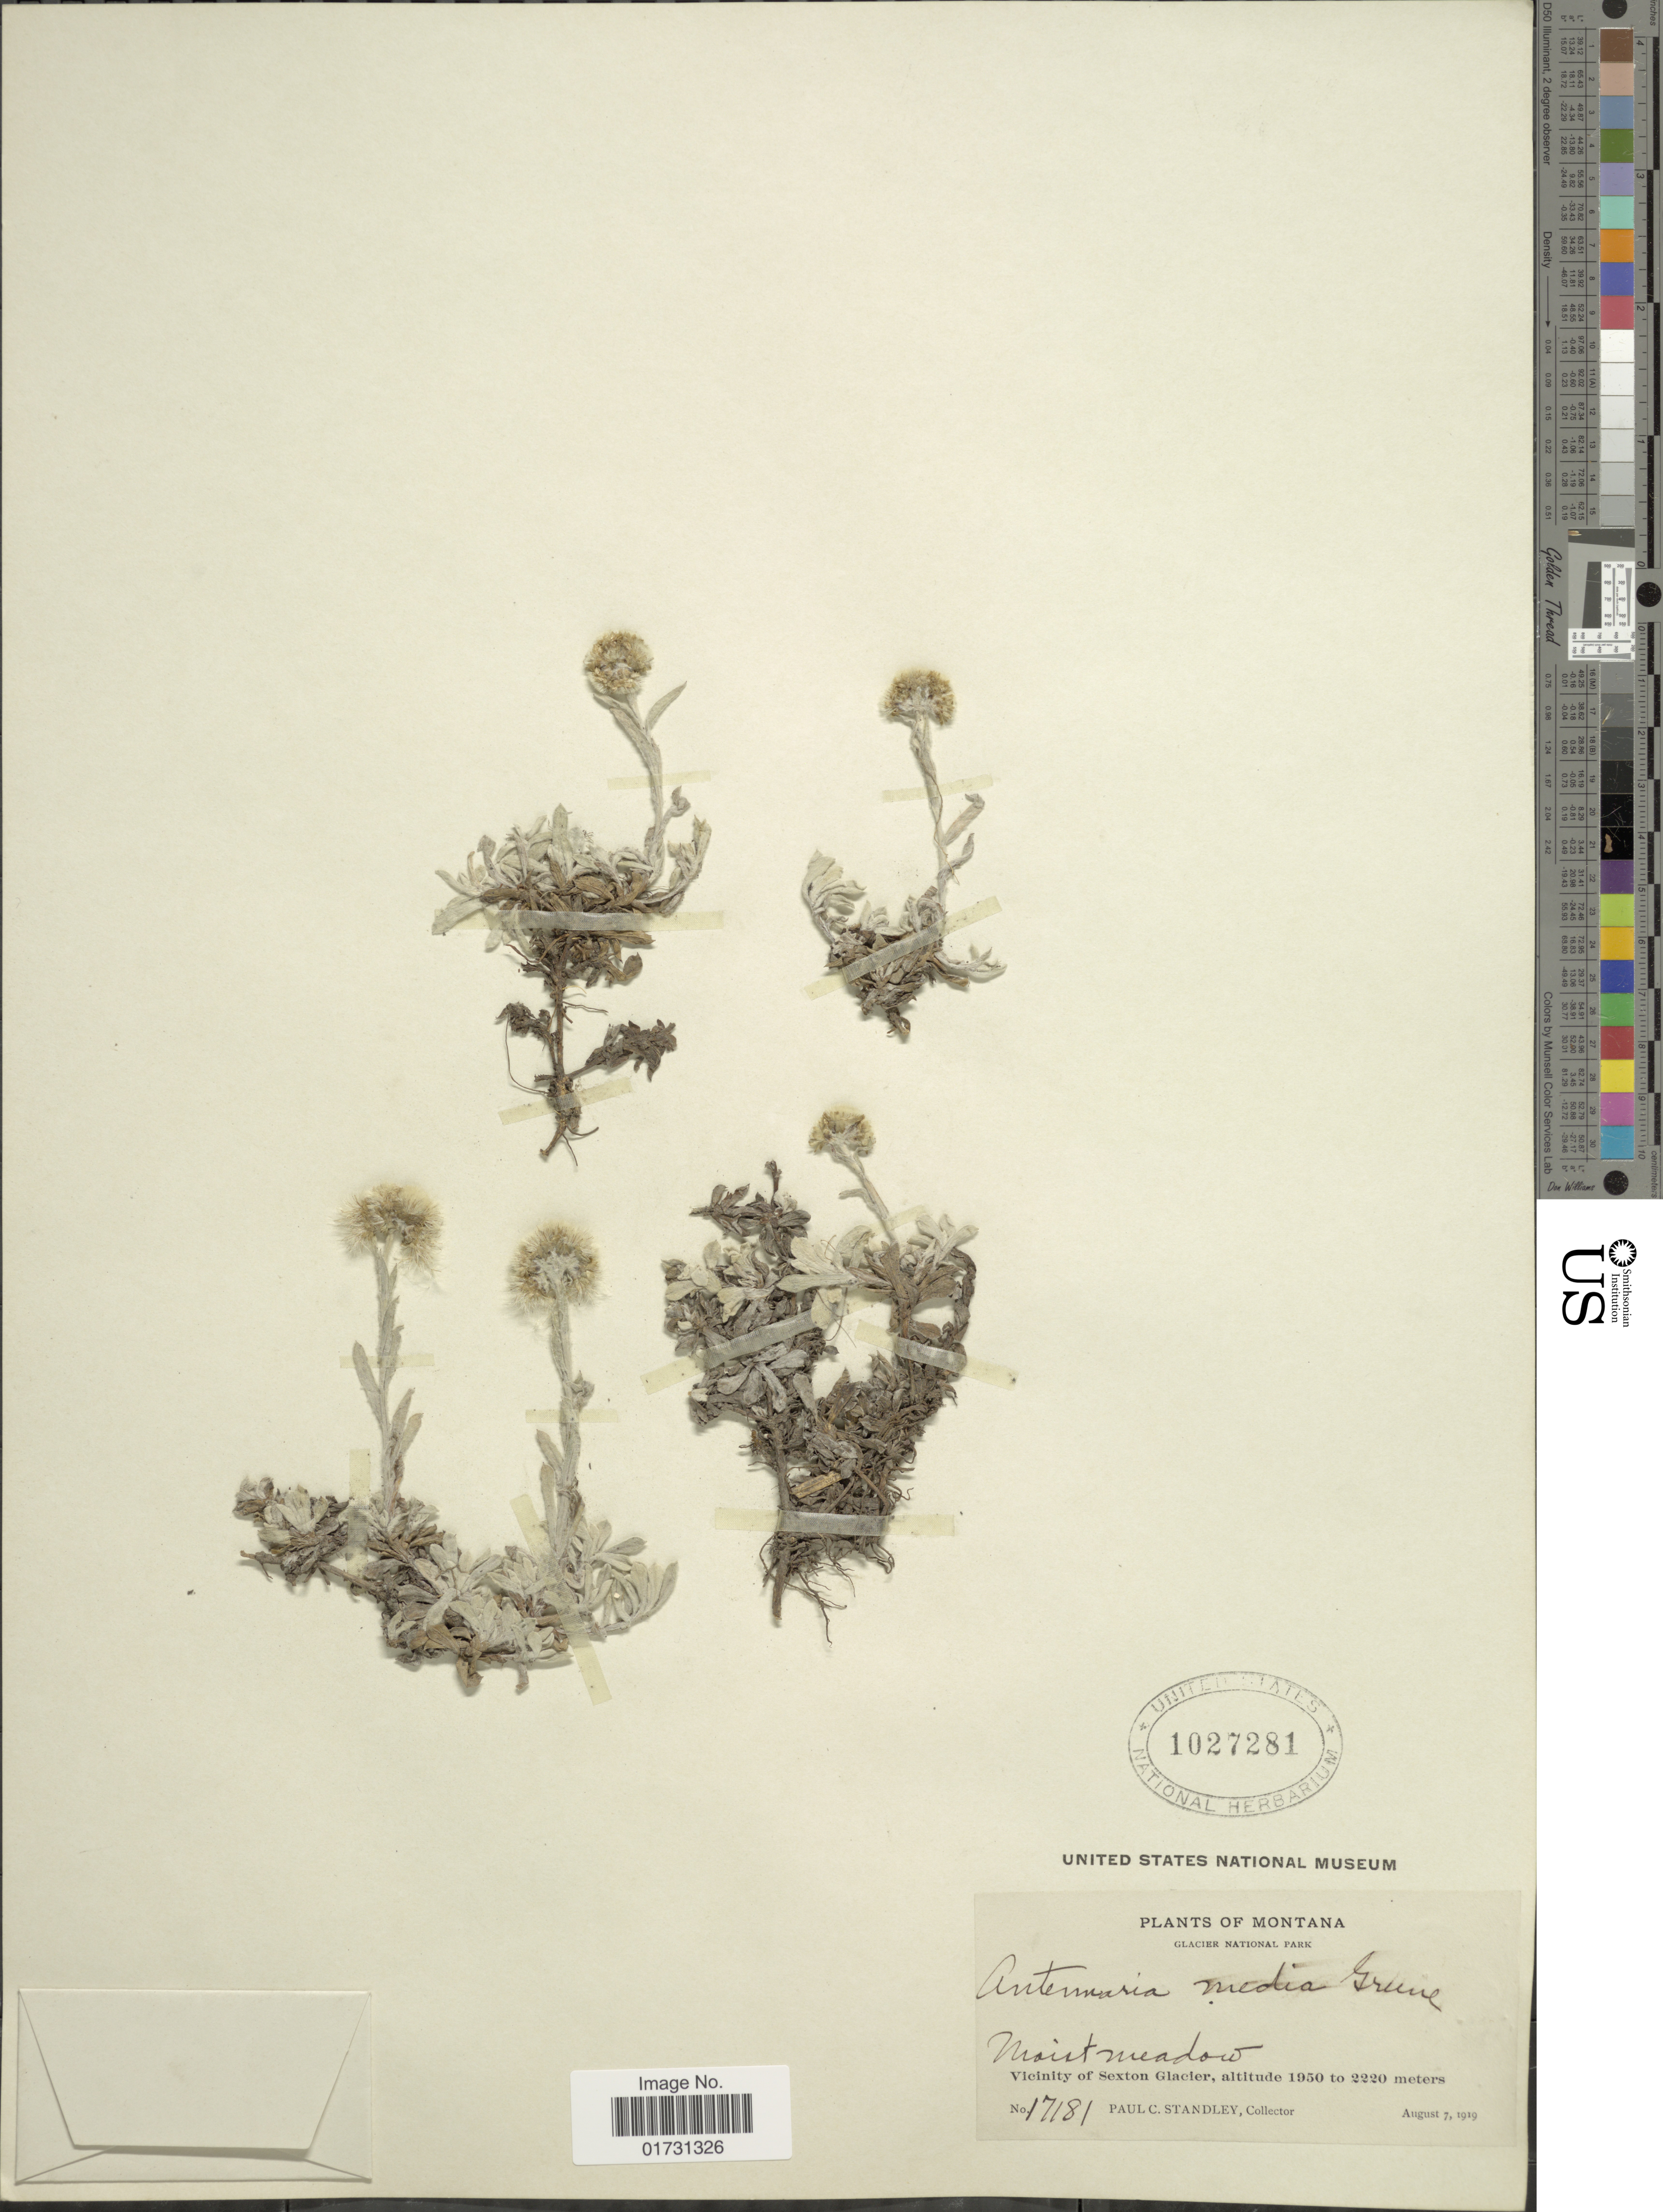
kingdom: Plantae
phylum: Tracheophyta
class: Magnoliopsida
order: Asterales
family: Asteraceae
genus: Antennaria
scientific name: Antennaria media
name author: Greene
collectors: P. C. Standley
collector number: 17181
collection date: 1919-08-07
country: United States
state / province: Montana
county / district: Glacier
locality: Glacier National Park, Moist meadow, Vicinity of Sexton Glacier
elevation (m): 1950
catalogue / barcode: US 1027281